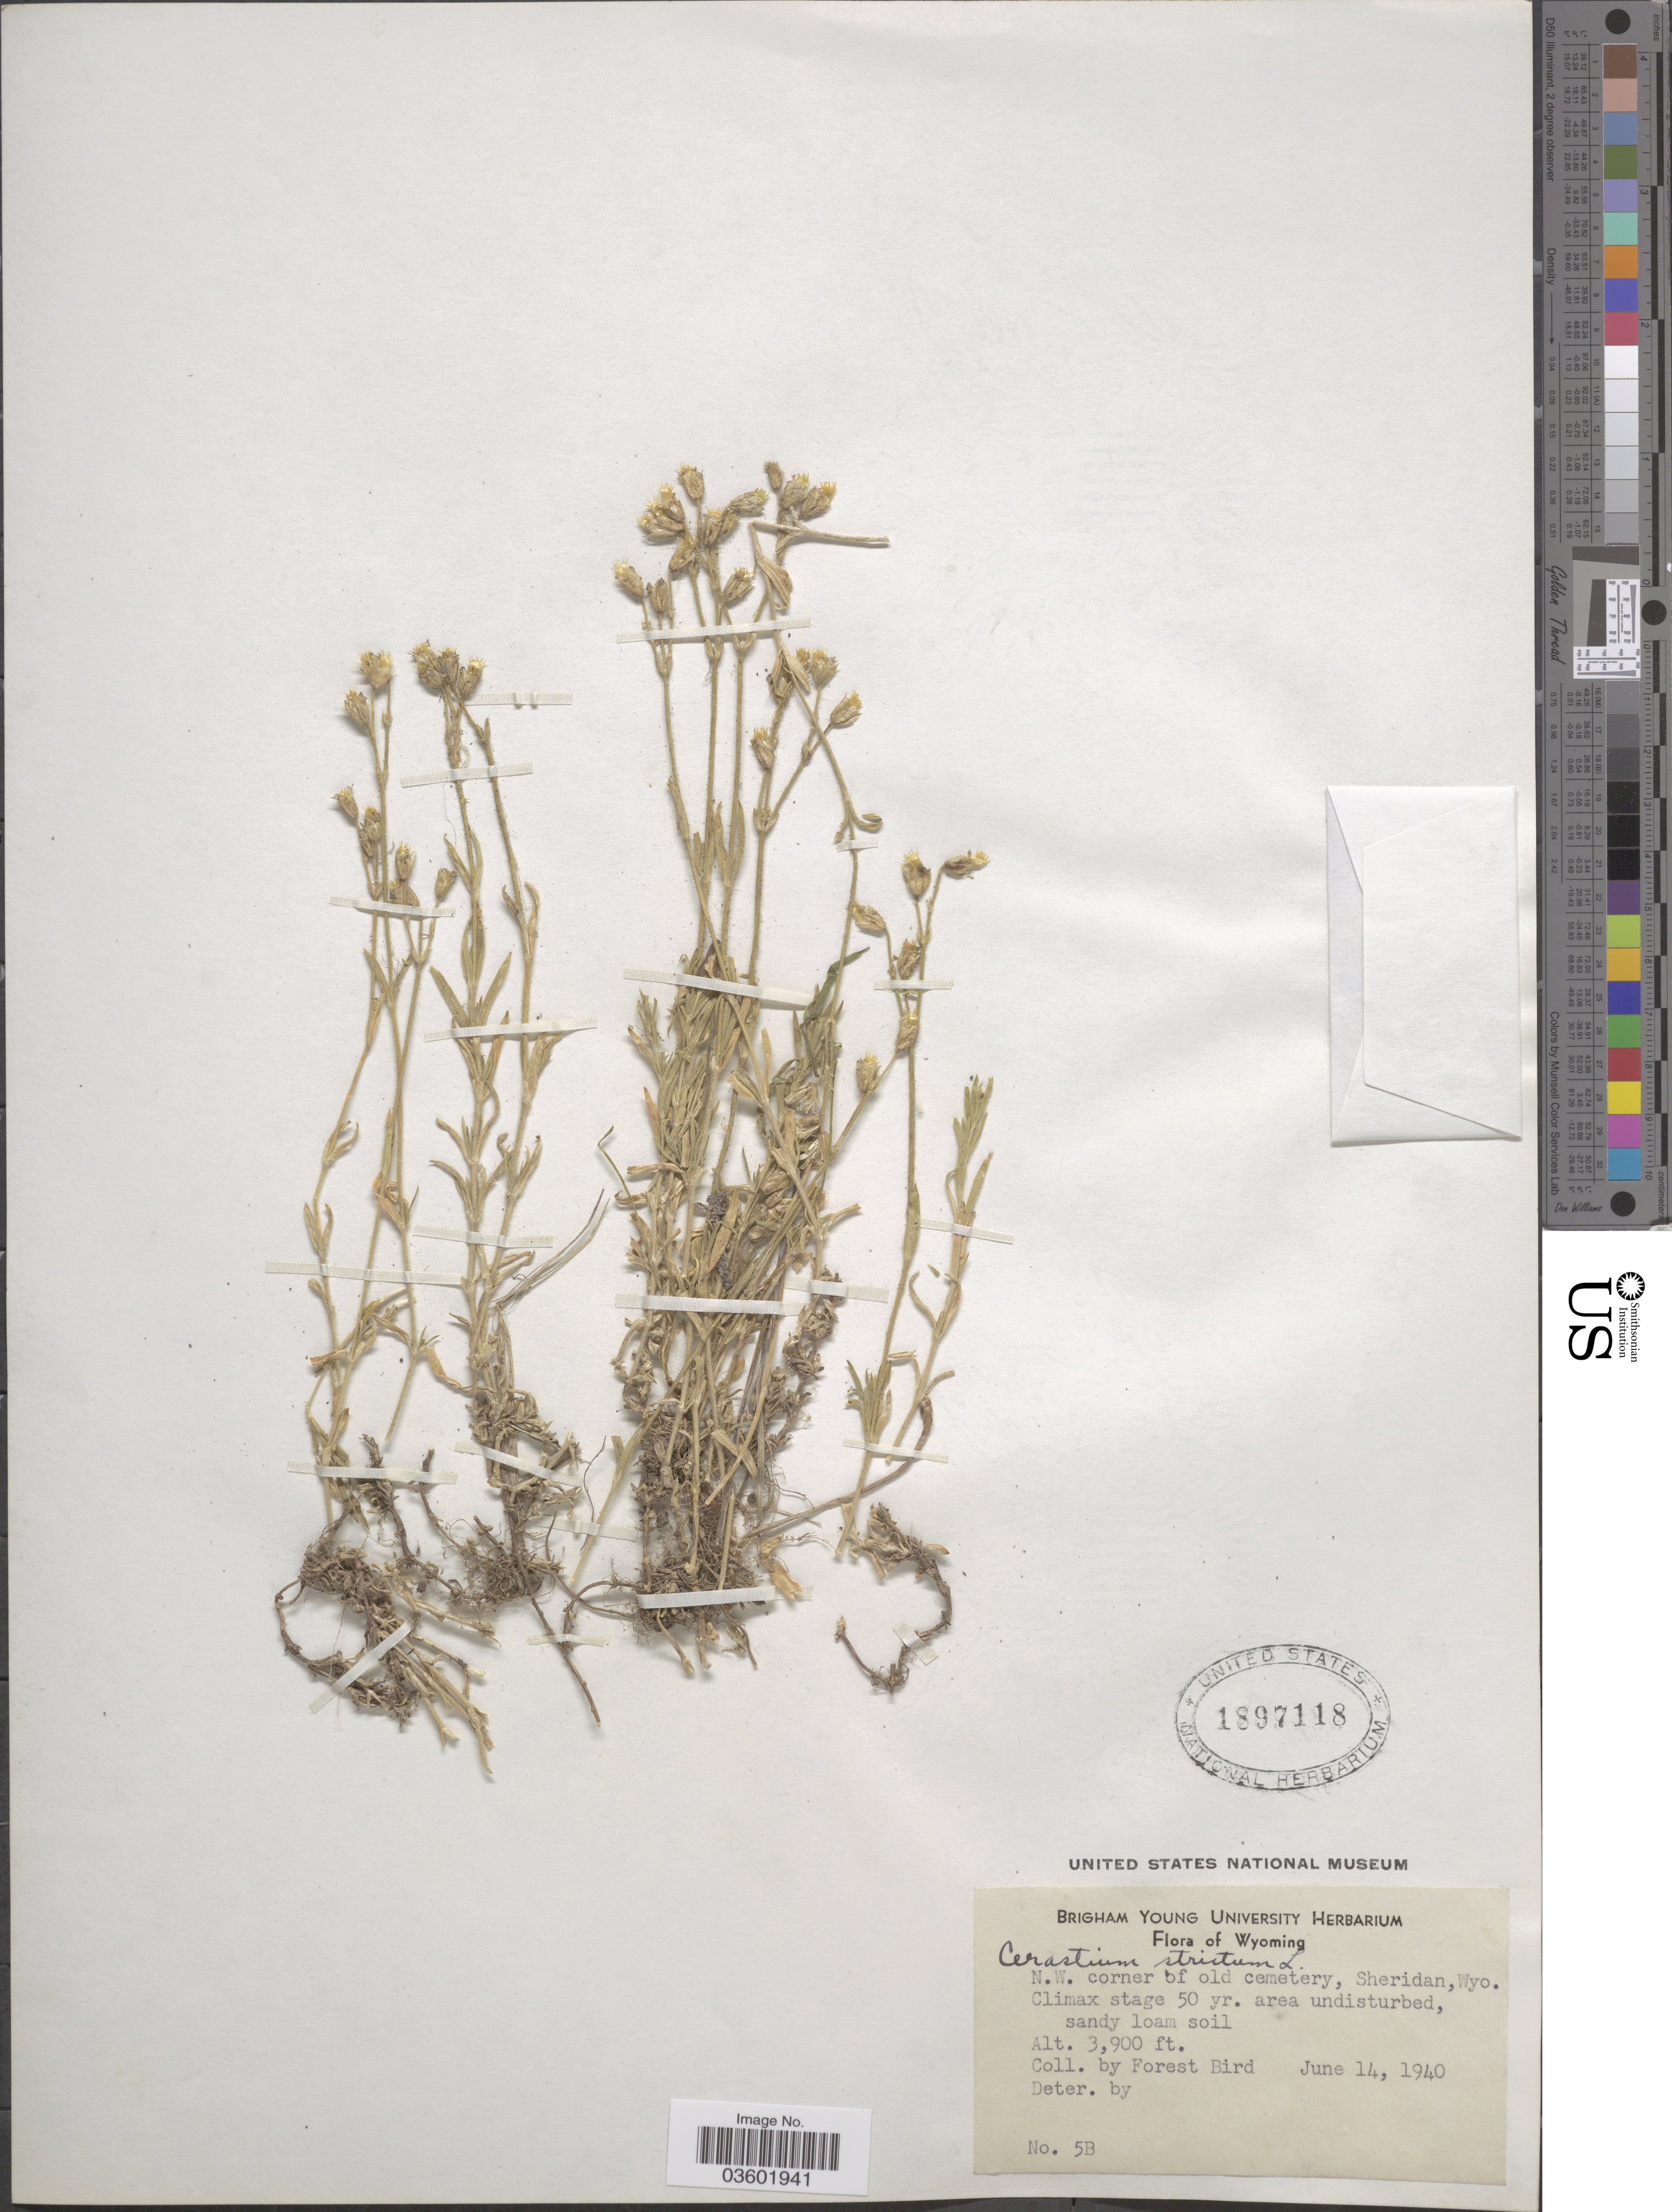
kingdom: Plantae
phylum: Tracheophyta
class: Magnoliopsida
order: Caryophyllales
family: Caryophyllaceae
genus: Cerastium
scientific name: Cerastium strictum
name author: L.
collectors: F. Bird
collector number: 5B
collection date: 1940-06-14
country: United States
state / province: Wyoming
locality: N.W. corner of old cemetary, Sheridan.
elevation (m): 1189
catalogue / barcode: US 1897118